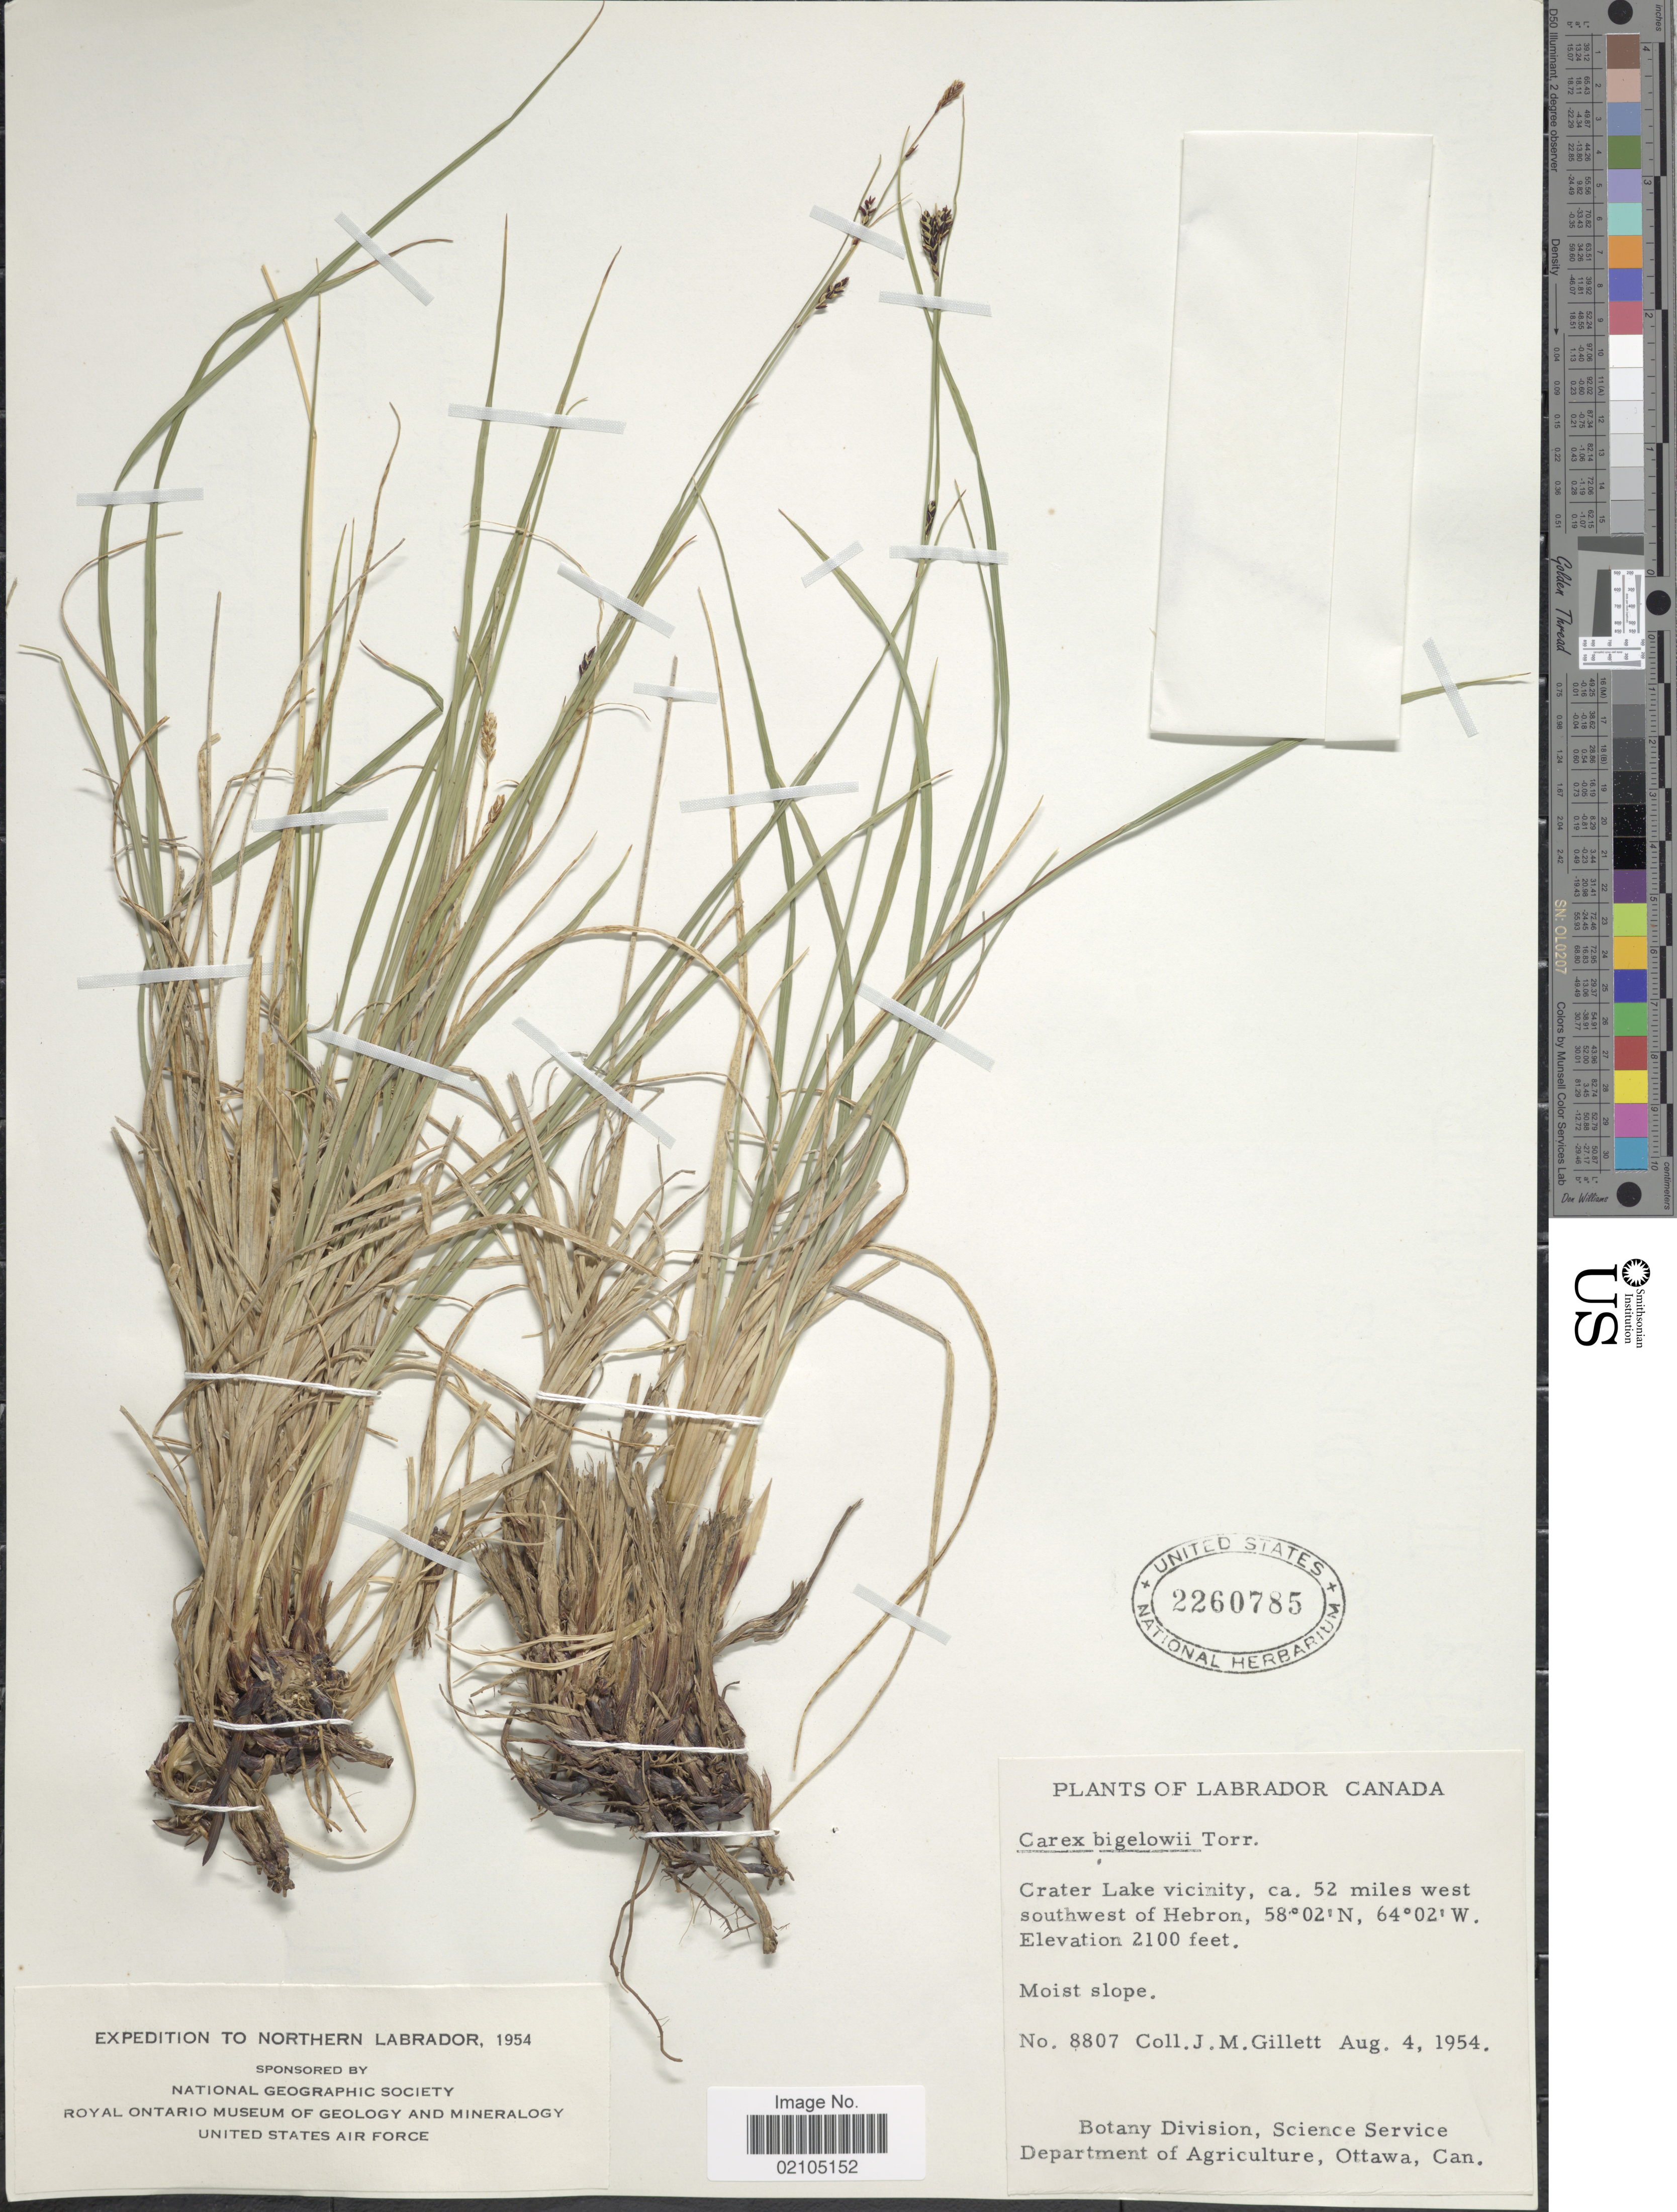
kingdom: Plantae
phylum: Tracheophyta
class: Liliopsida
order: Poales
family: Cyperaceae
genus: Carex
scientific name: Carex bigelowii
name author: Torr. ex Schwein.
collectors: J. M. Gillett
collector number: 8807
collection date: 1954-08-04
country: Canada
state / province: Newfoundland and Labrador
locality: Labrador, Canada, Crater Lake vicinity, ca. 52 miles west southwest of Hebron.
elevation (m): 640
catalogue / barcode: US 2260785